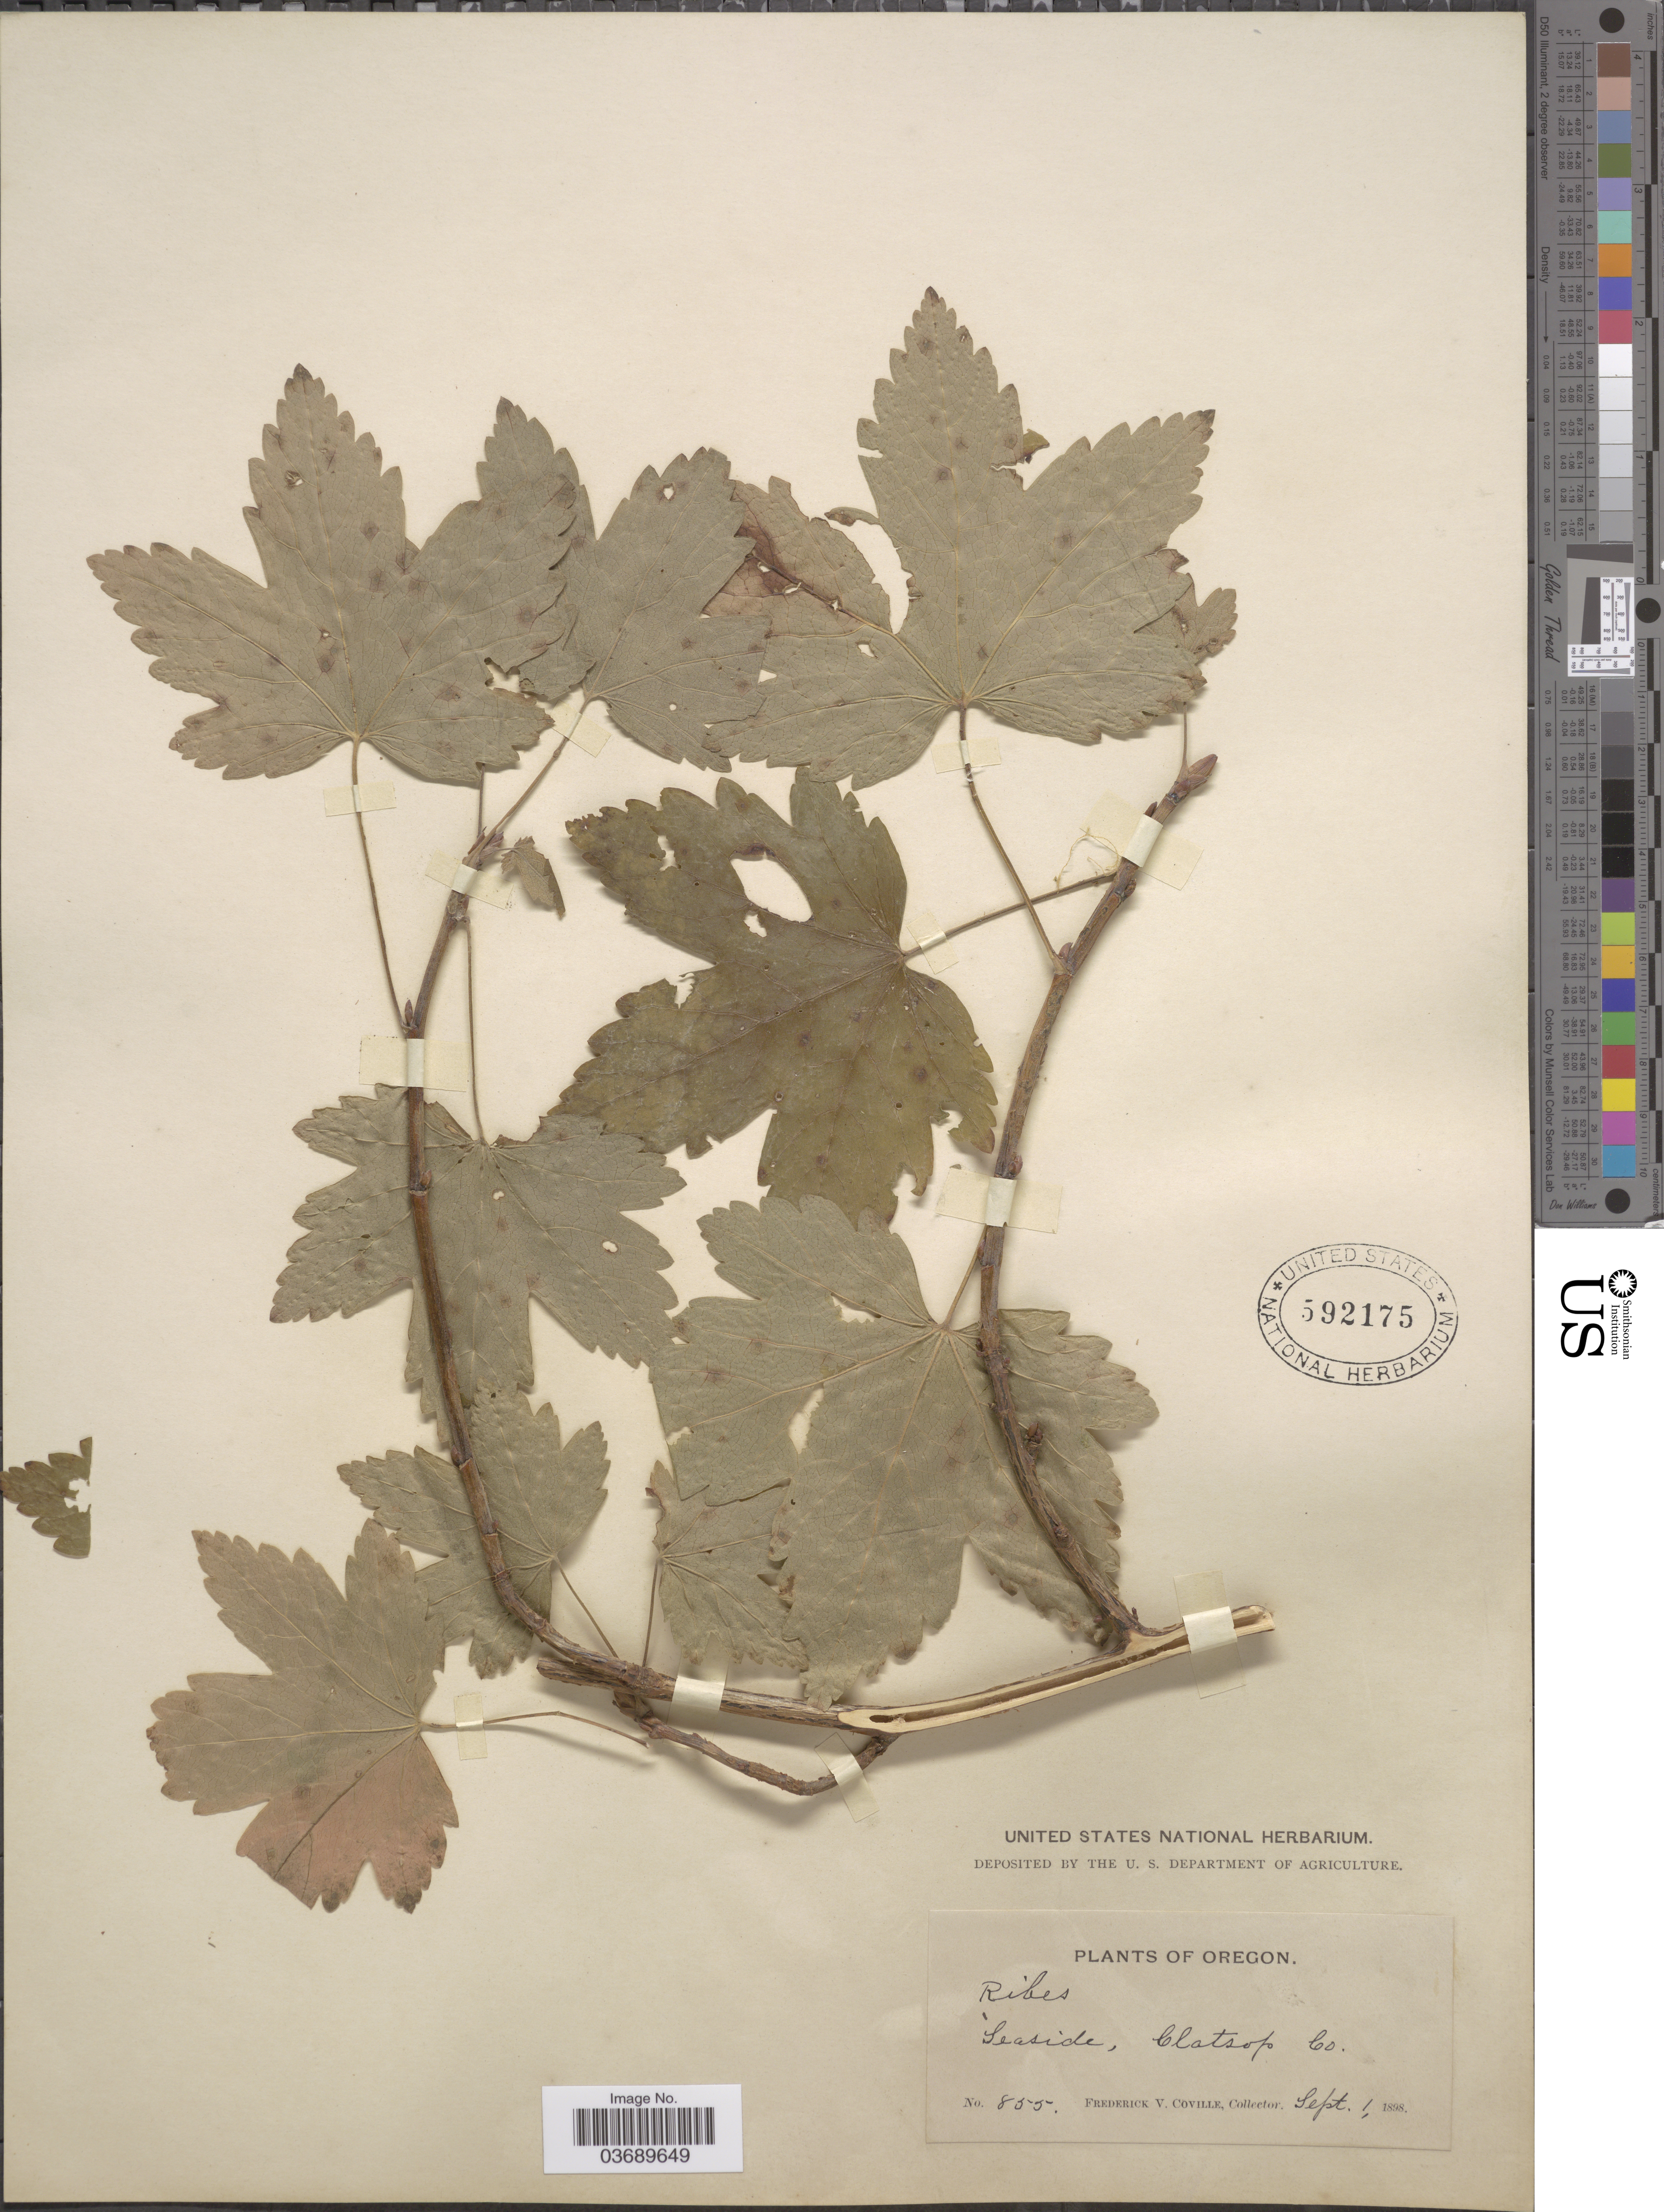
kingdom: Plantae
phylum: Tracheophyta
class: Magnoliopsida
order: Saxifragales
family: Grossulariaceae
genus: Ribes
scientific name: Ribes sp.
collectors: F. V. Coville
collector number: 855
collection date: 1898-09-01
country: United States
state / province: Oregon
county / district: Clatsop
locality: Seaside, Clatsop Co.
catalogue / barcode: US 592175